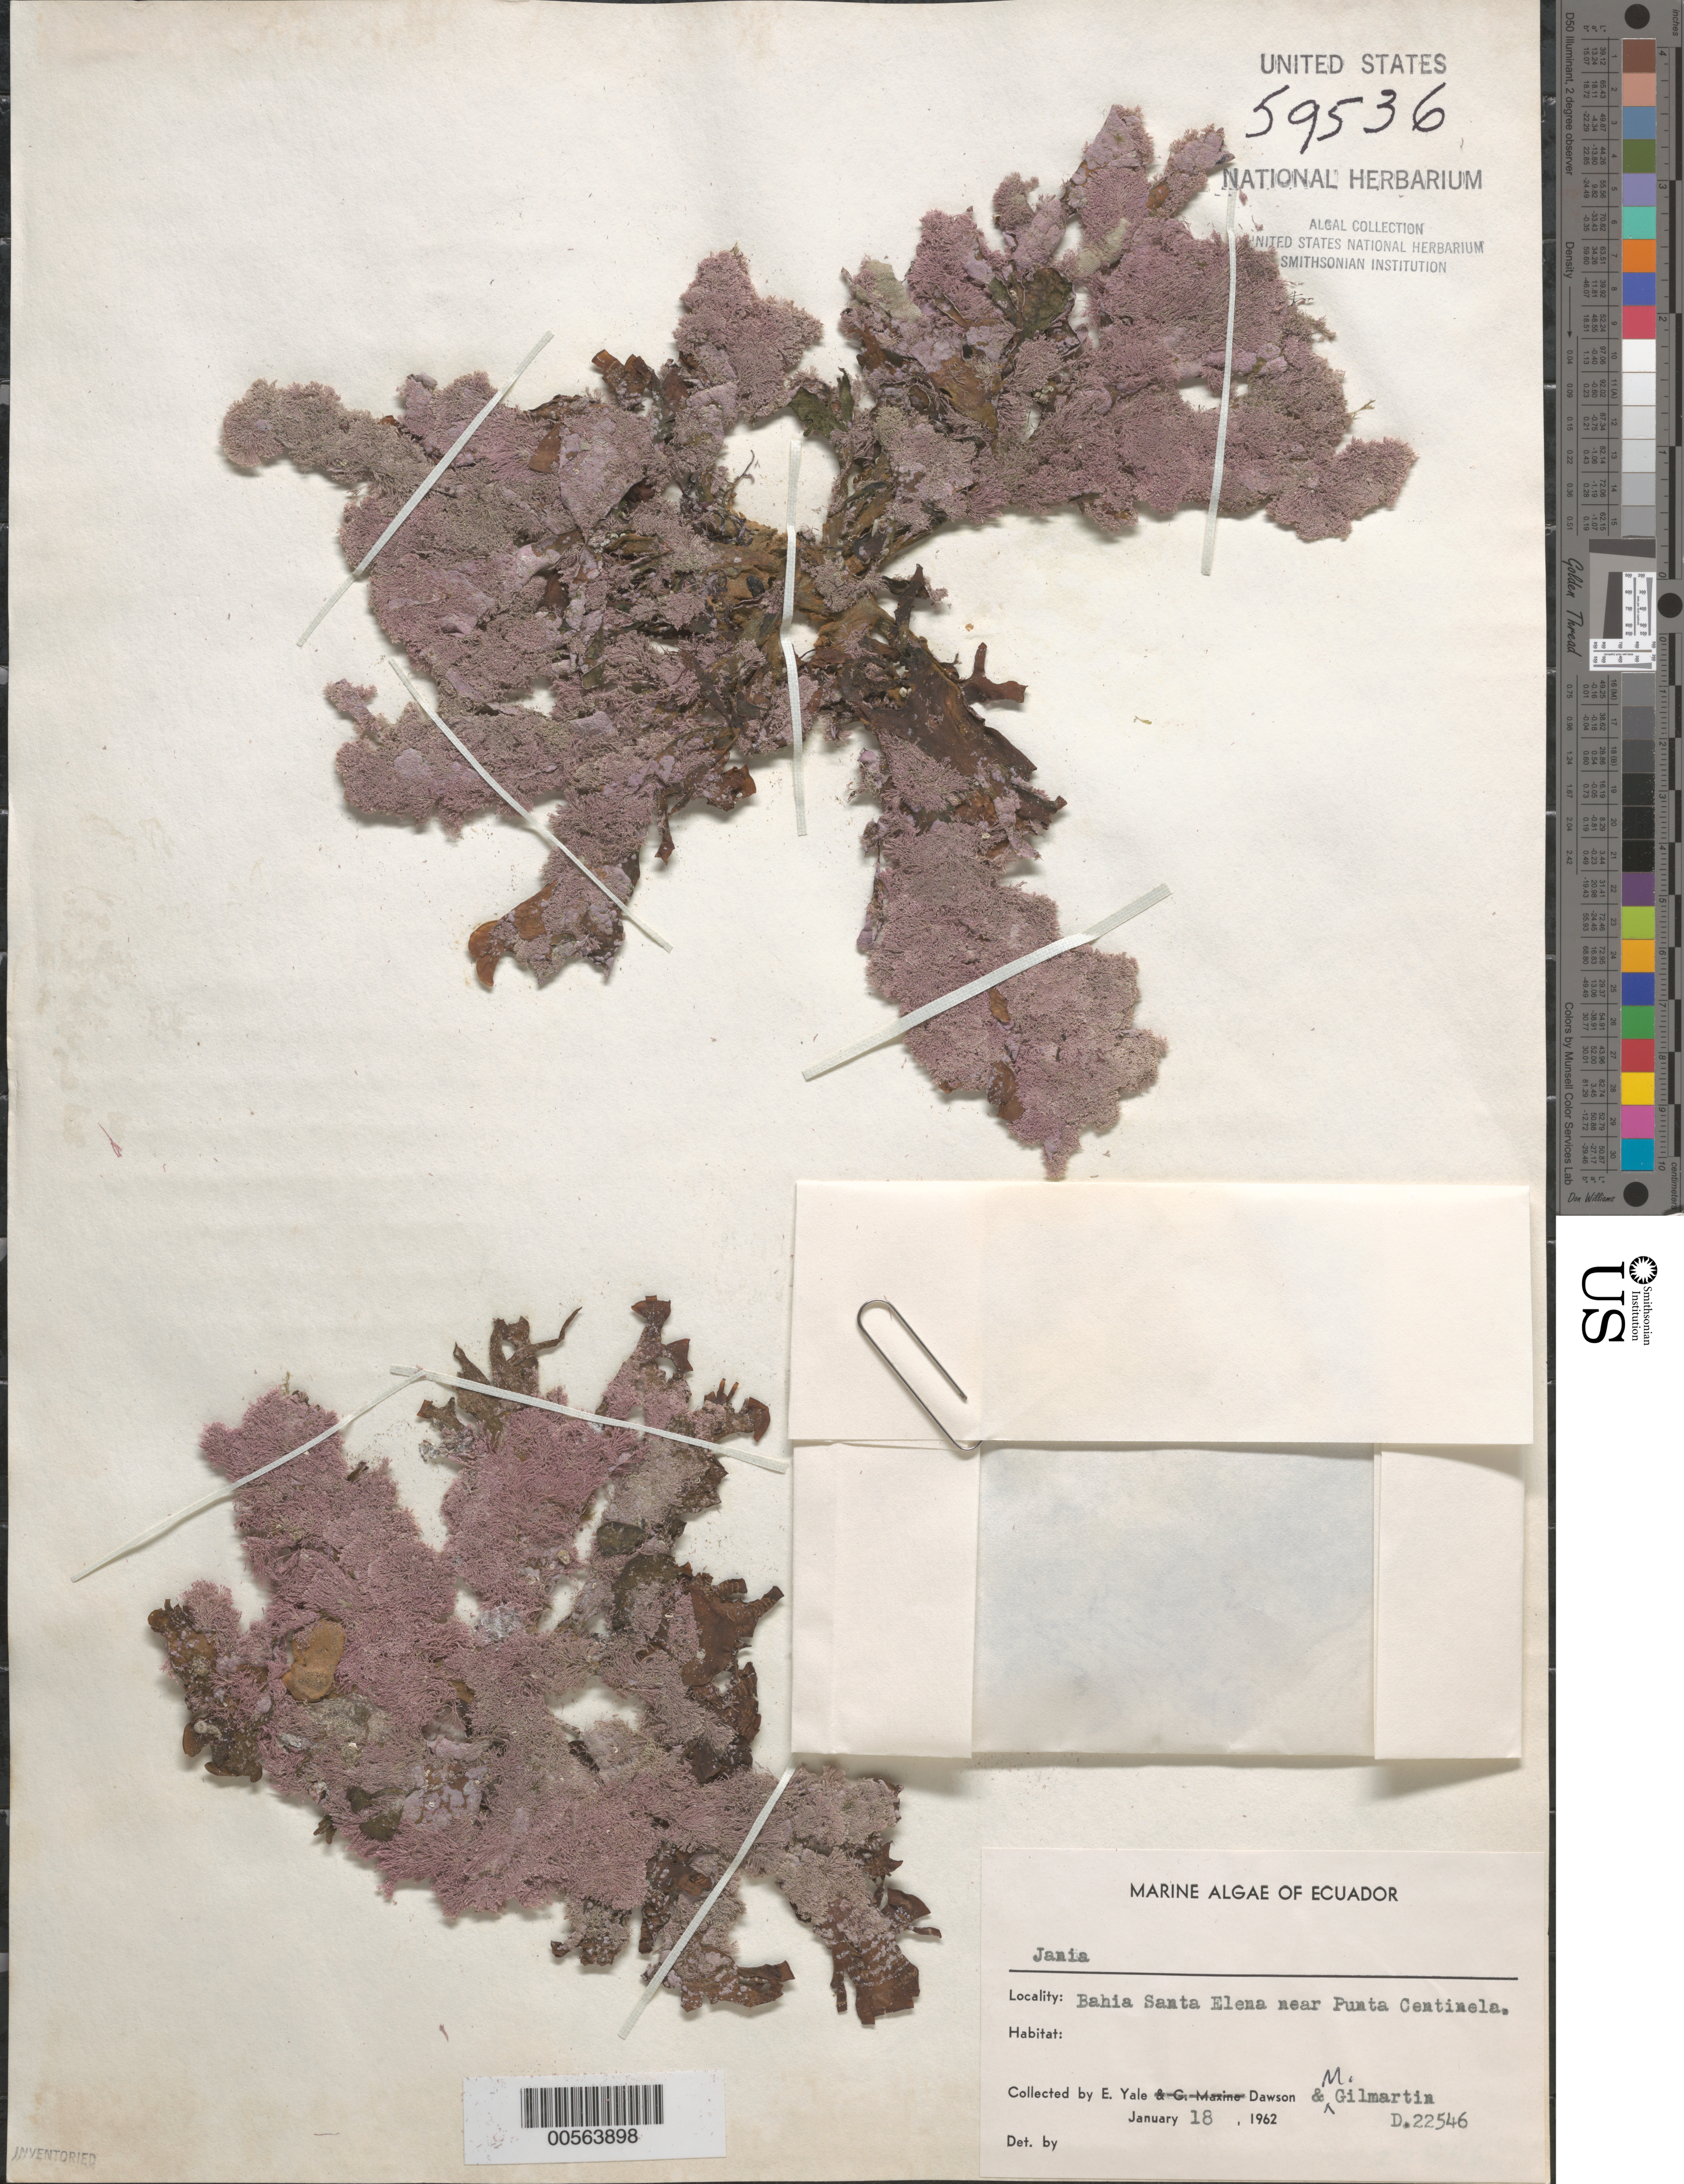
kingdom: Plantae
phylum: Rhodophyta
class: Florideophyceae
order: Corallinales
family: Corallinaceae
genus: Jania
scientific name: Jania sp.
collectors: E. Y. Dawson & M. Gilmartin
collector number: EYD 22546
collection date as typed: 18 Jan 1962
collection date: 1962-01-18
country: Ecuador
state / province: Guayas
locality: Bahia Santa Elena near Punta Centinela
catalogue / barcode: US 59536